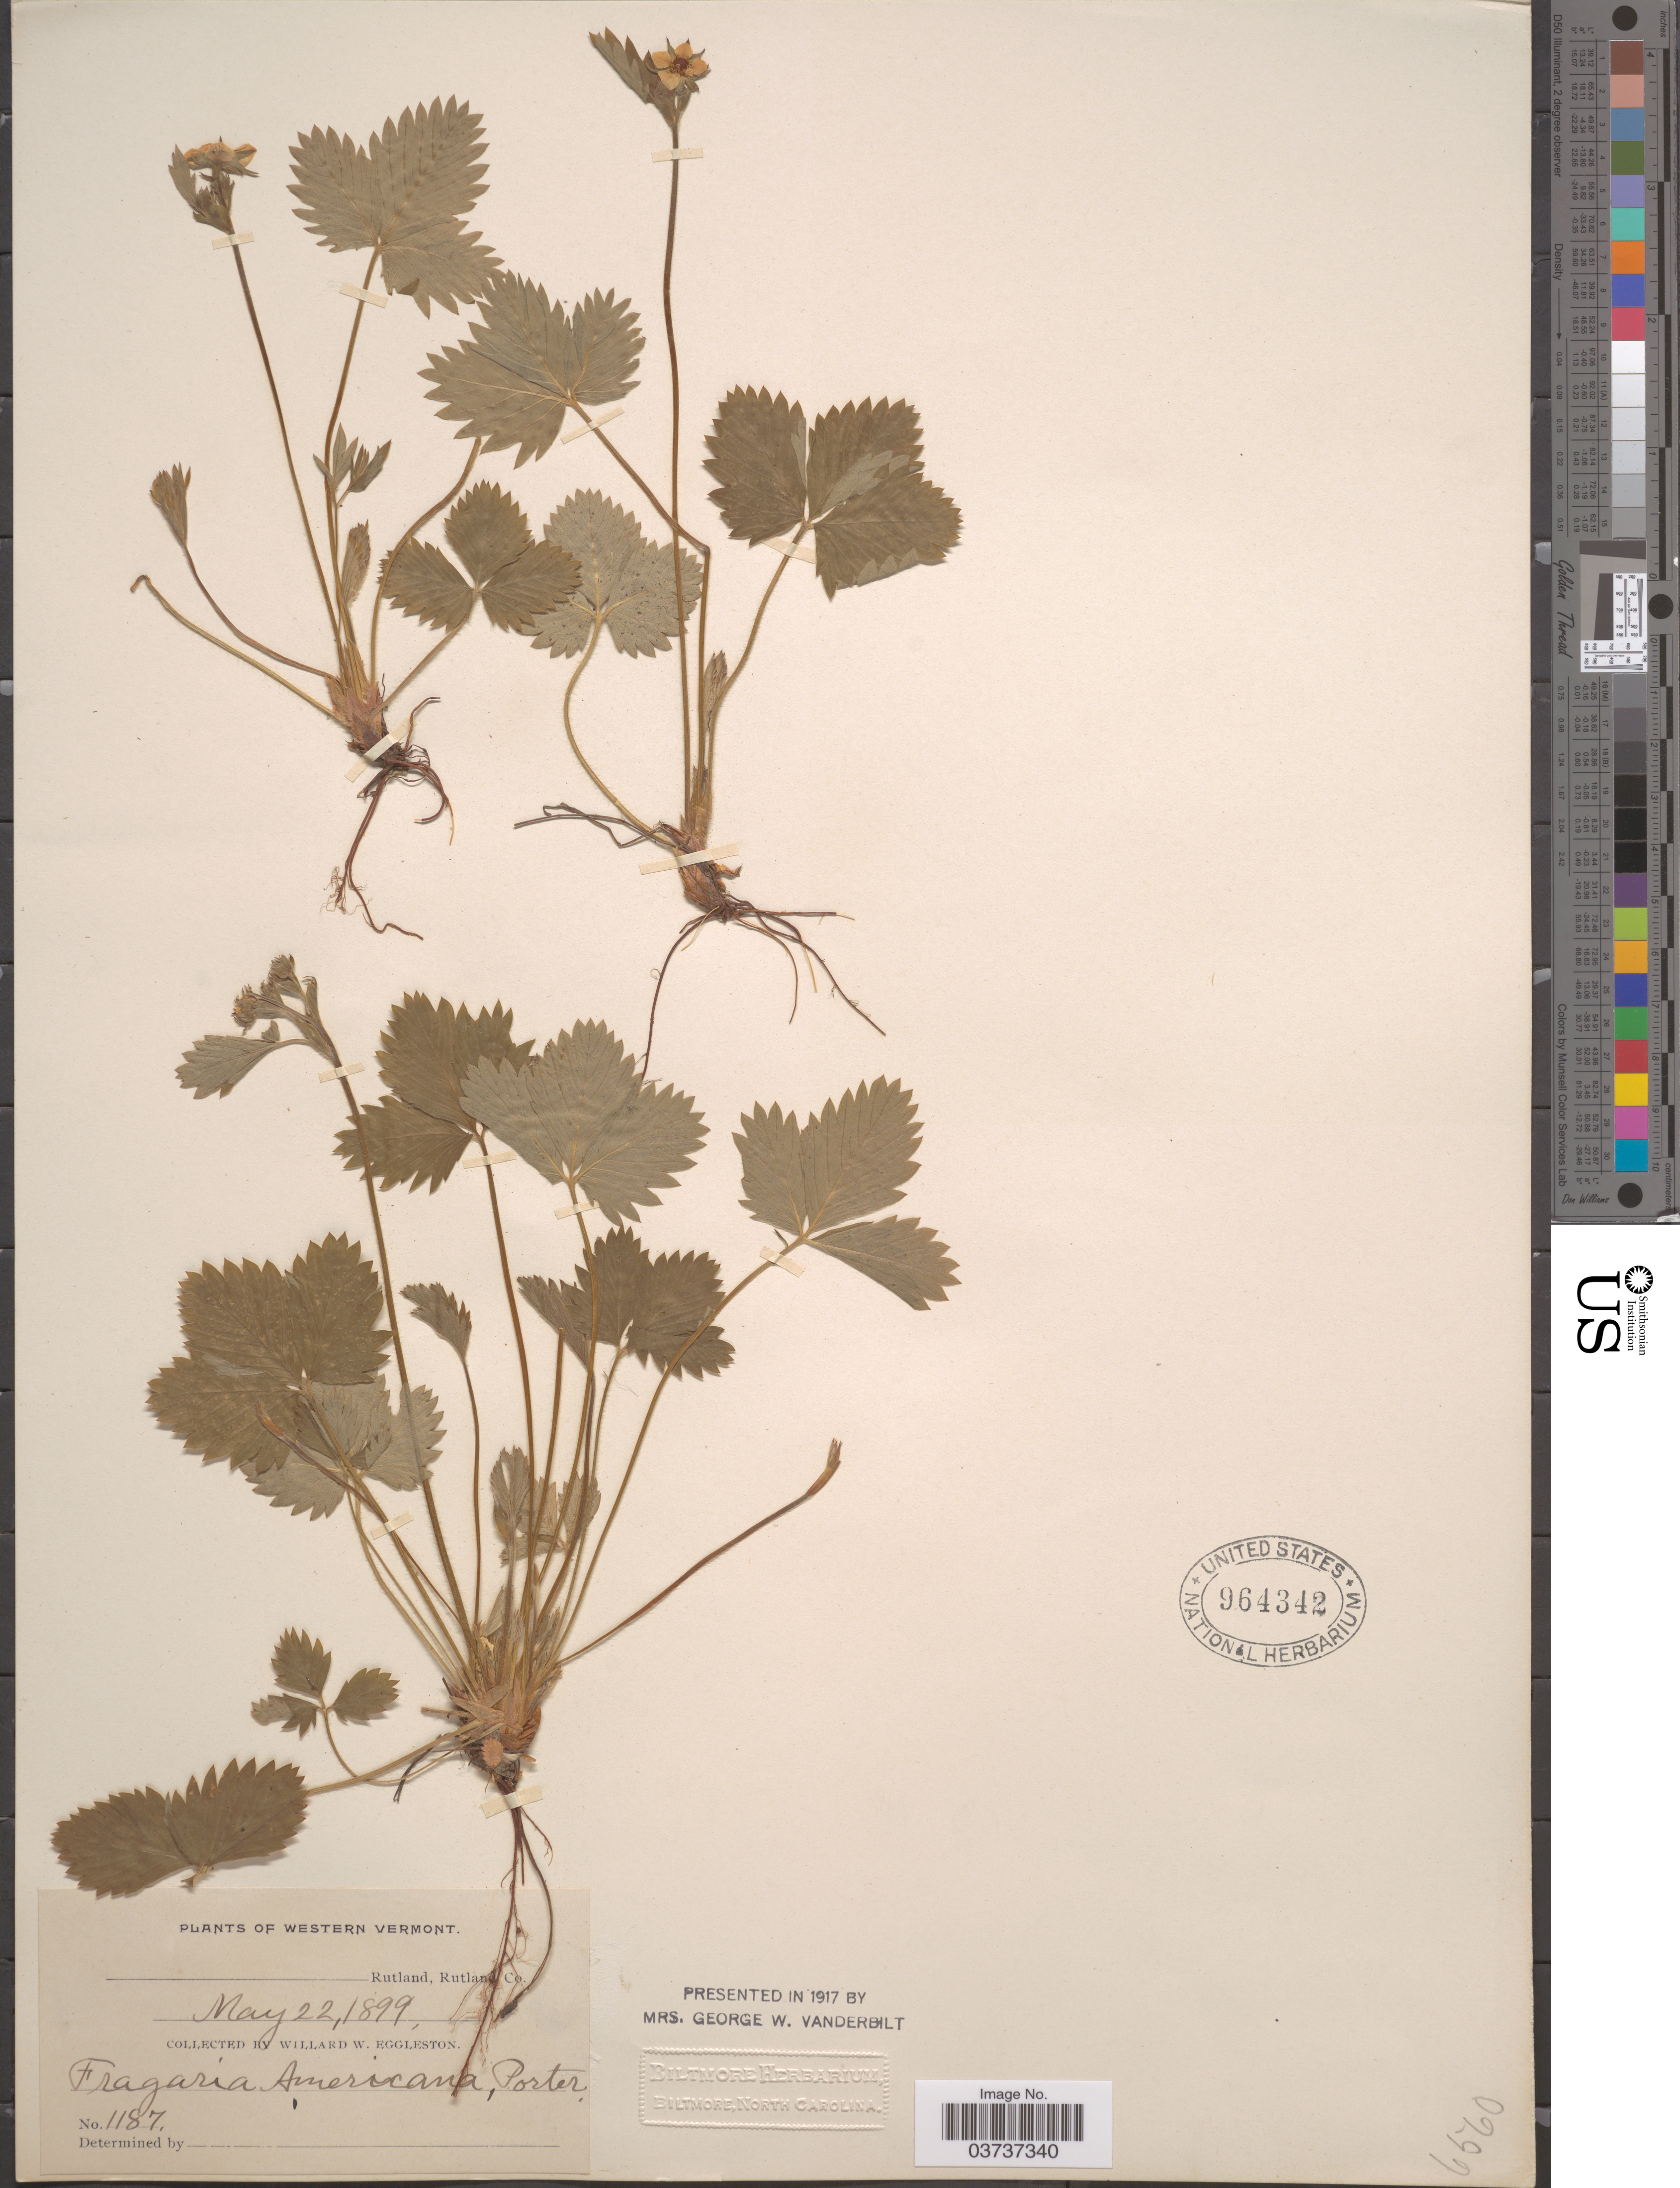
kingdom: Plantae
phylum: Tracheophyta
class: Magnoliopsida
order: Rosales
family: Rosaceae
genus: Fragaria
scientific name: Fragaria vesca subsp. americana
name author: (Porter) Staudt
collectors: W. W. Eggleston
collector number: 1187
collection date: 1899-05-22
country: United States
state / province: Vermont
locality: Western Vermont. Rutland, Rutland Co.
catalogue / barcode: US 964342